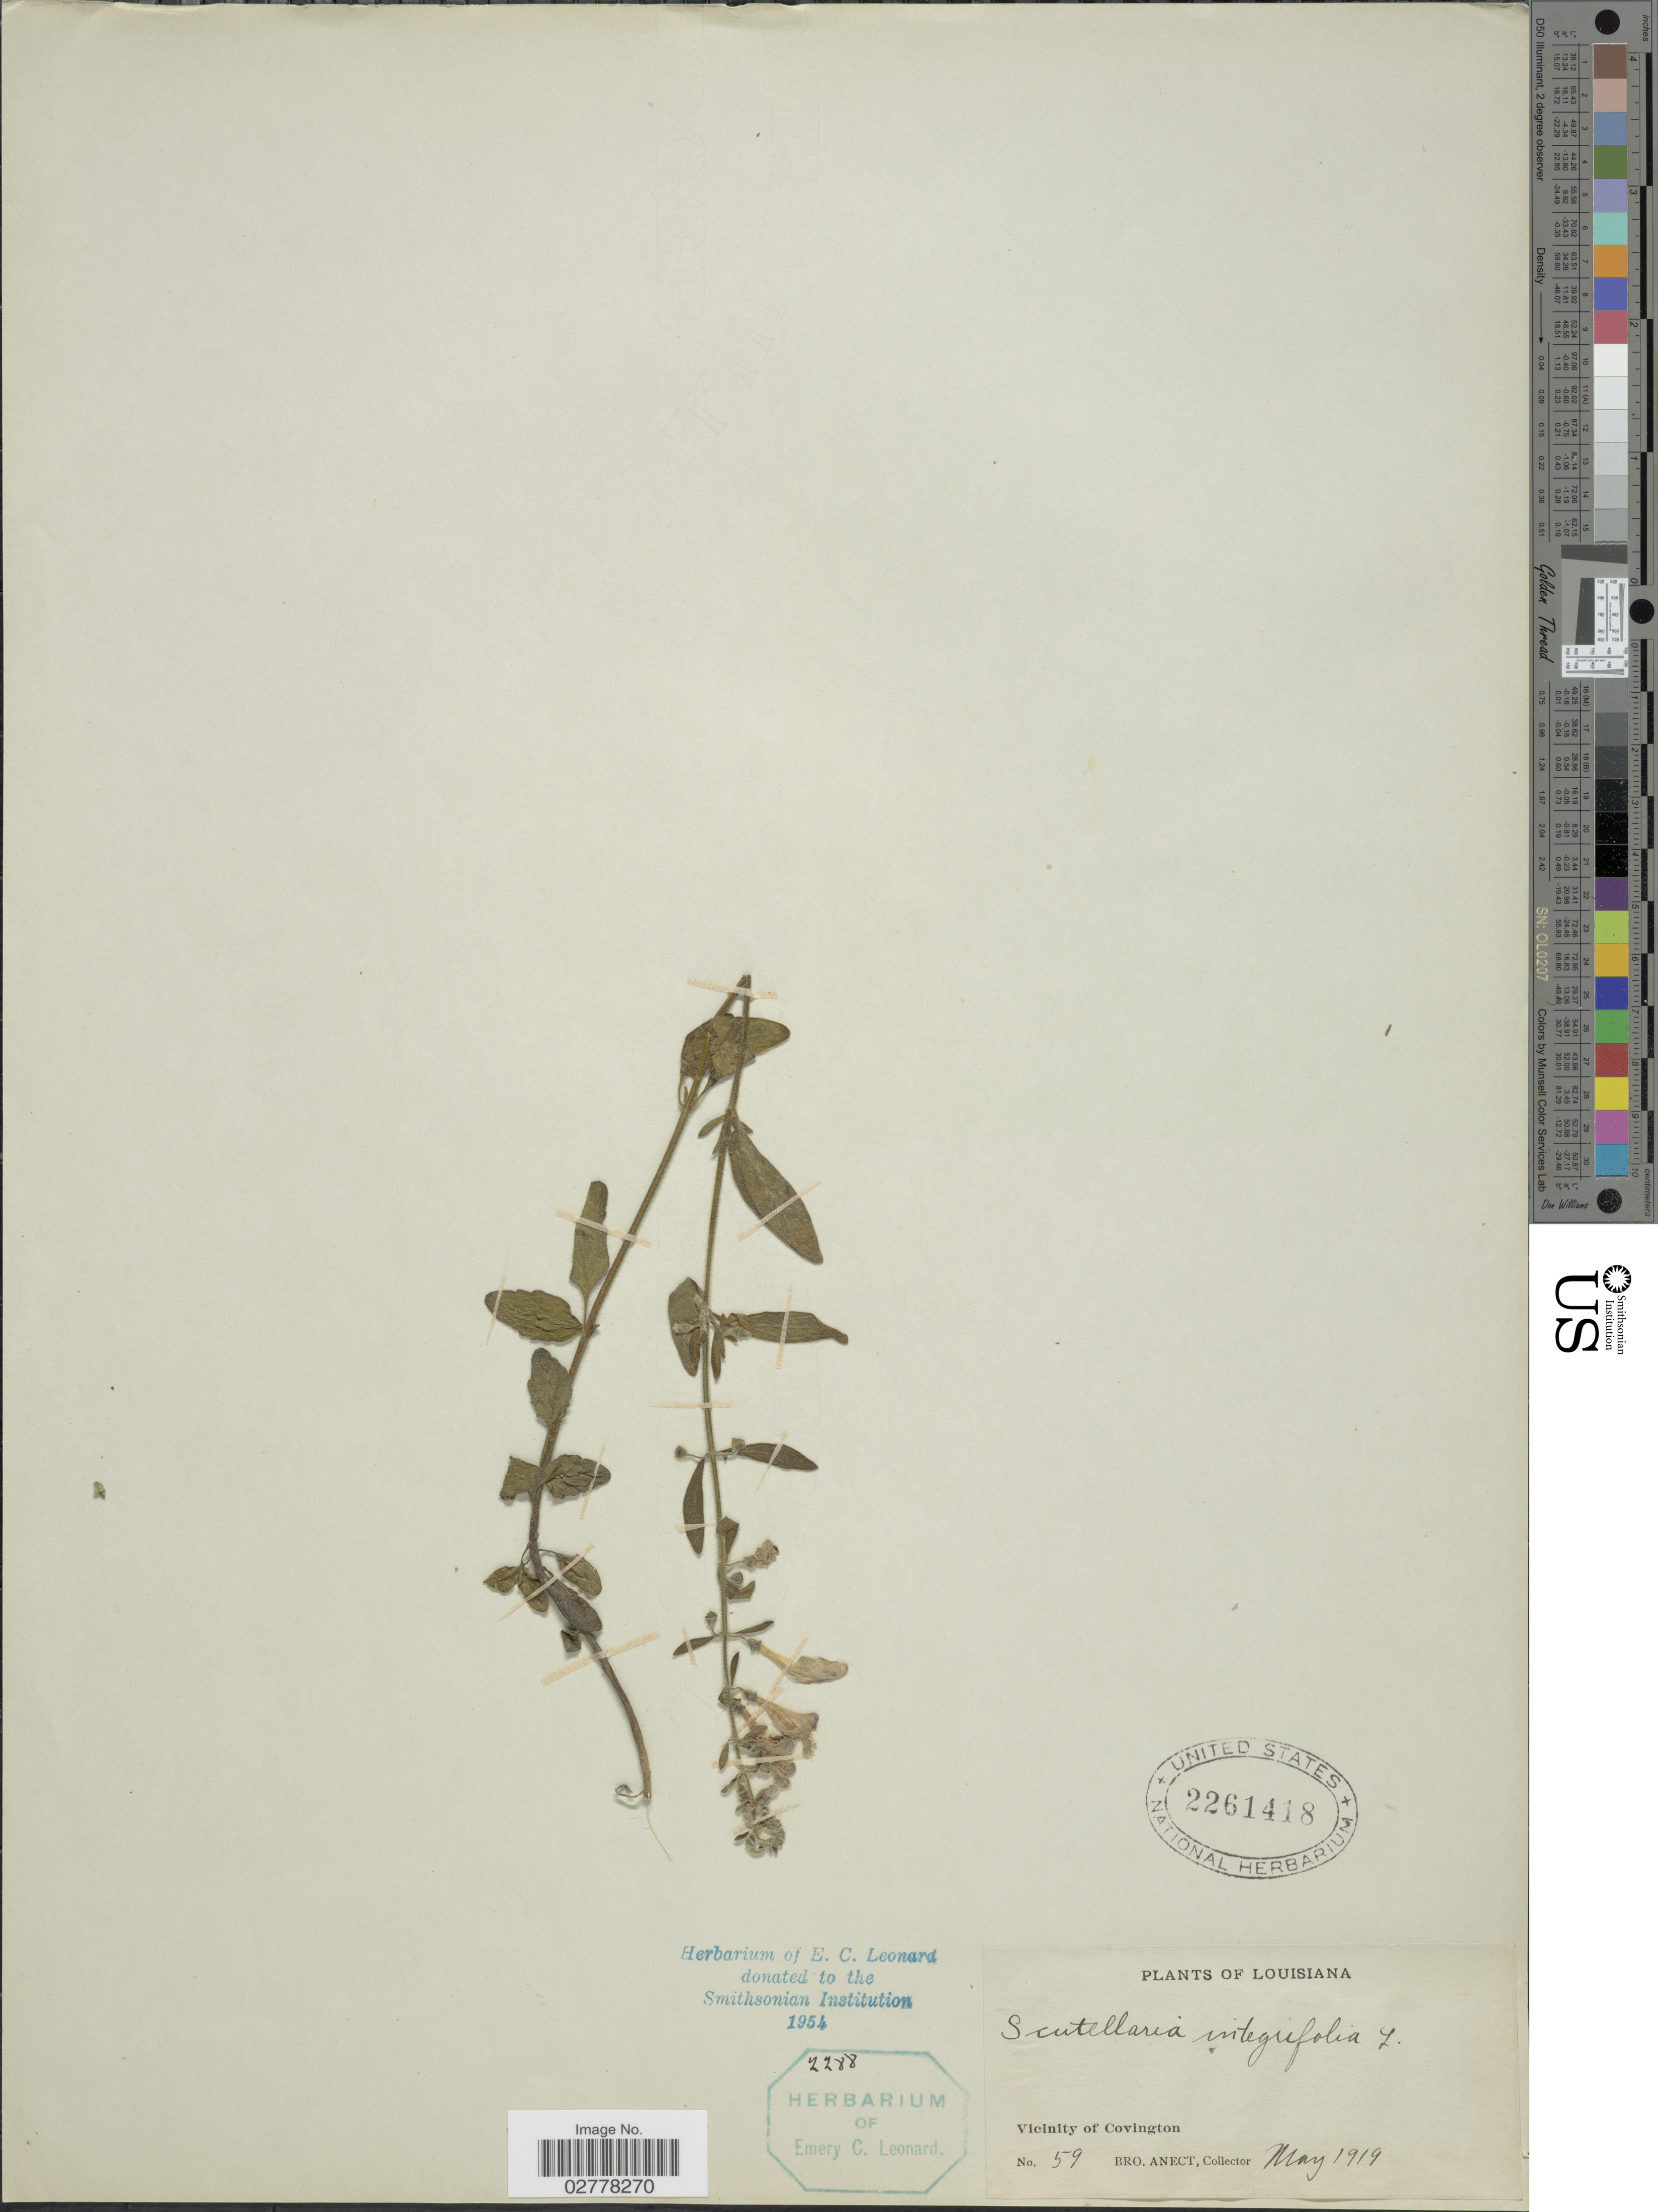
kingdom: Plantae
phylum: Tracheophyta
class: Magnoliopsida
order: Lamiales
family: Lamiaceae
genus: Scutellaria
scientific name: Scutellaria lateriflora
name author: L.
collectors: B. Anect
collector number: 59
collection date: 1919-05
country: United States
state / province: Louisiana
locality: Vicinity of Covington.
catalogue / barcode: US 2261418